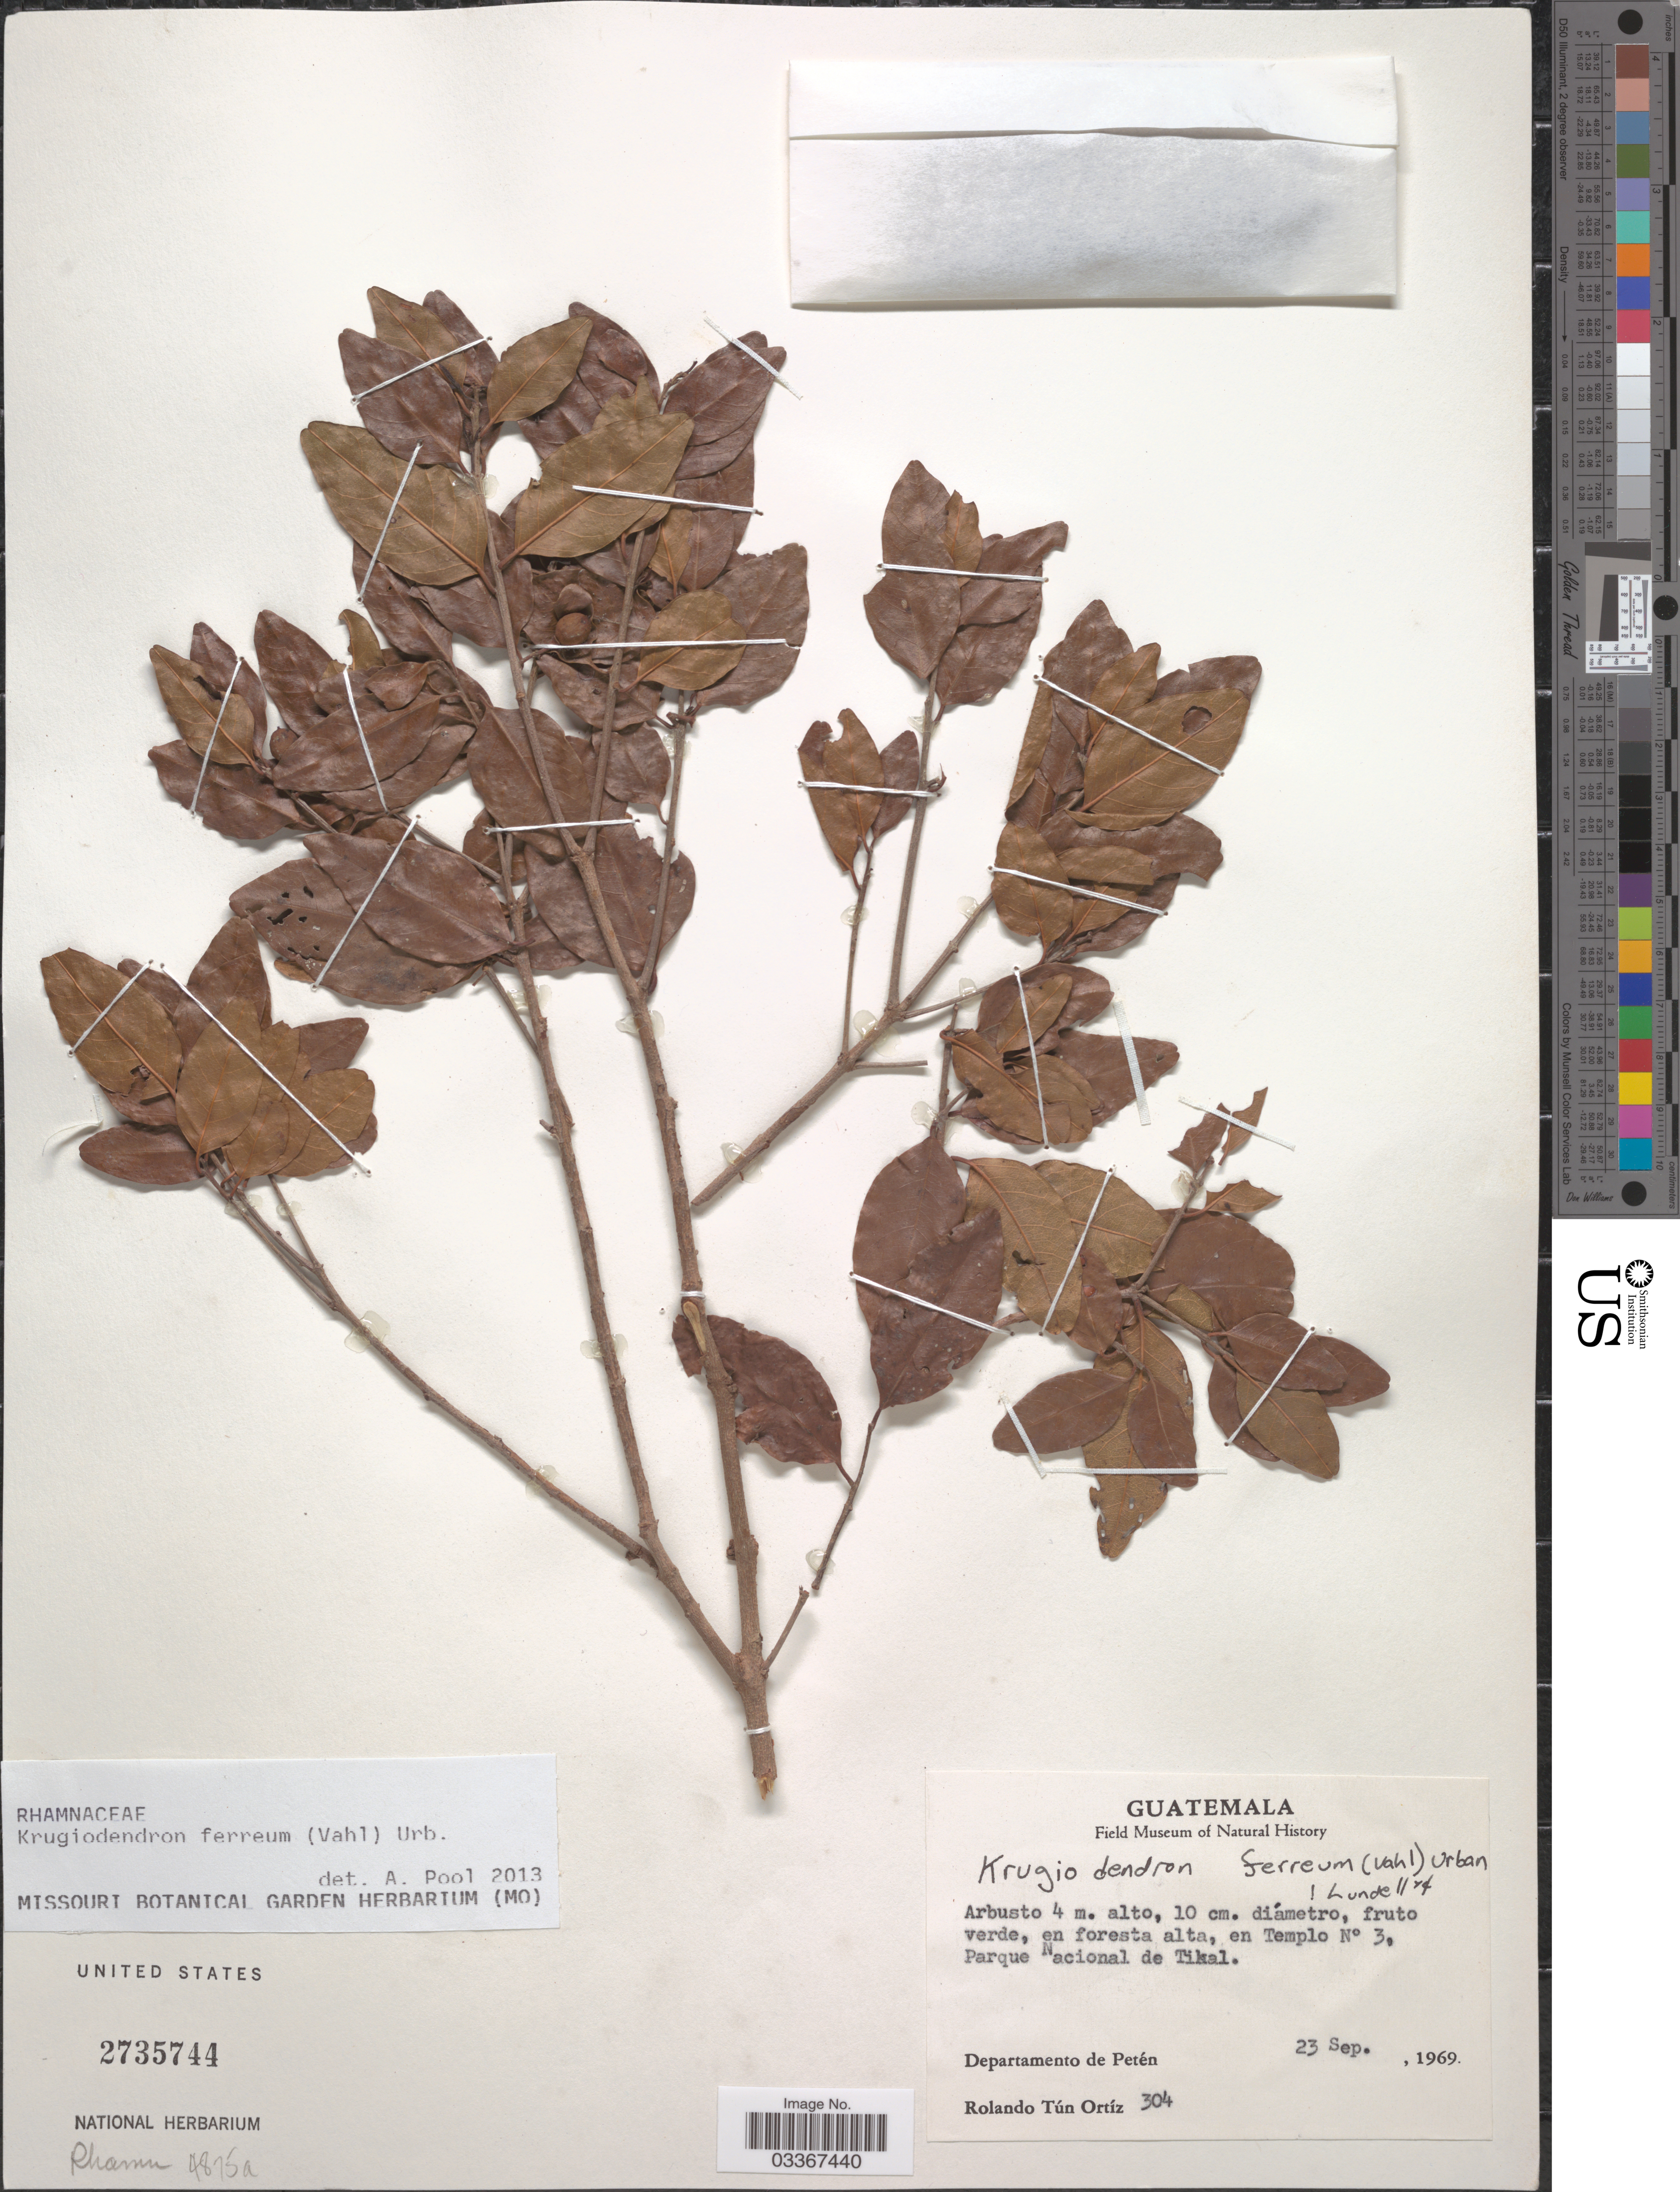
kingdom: Plantae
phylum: Tracheophyta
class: Magnoliopsida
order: Rosales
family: Rhamnaceae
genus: Krugiodendron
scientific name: Krugiodendron ferreum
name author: (Vahl) Urb.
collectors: R. T. Ortíz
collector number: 304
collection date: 1969-09-23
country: Guatemala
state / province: El Petén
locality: En foresta alta, en Templo No 3, Parque Nacional de Tikal. Departamento de Petén.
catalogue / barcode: US 2735744